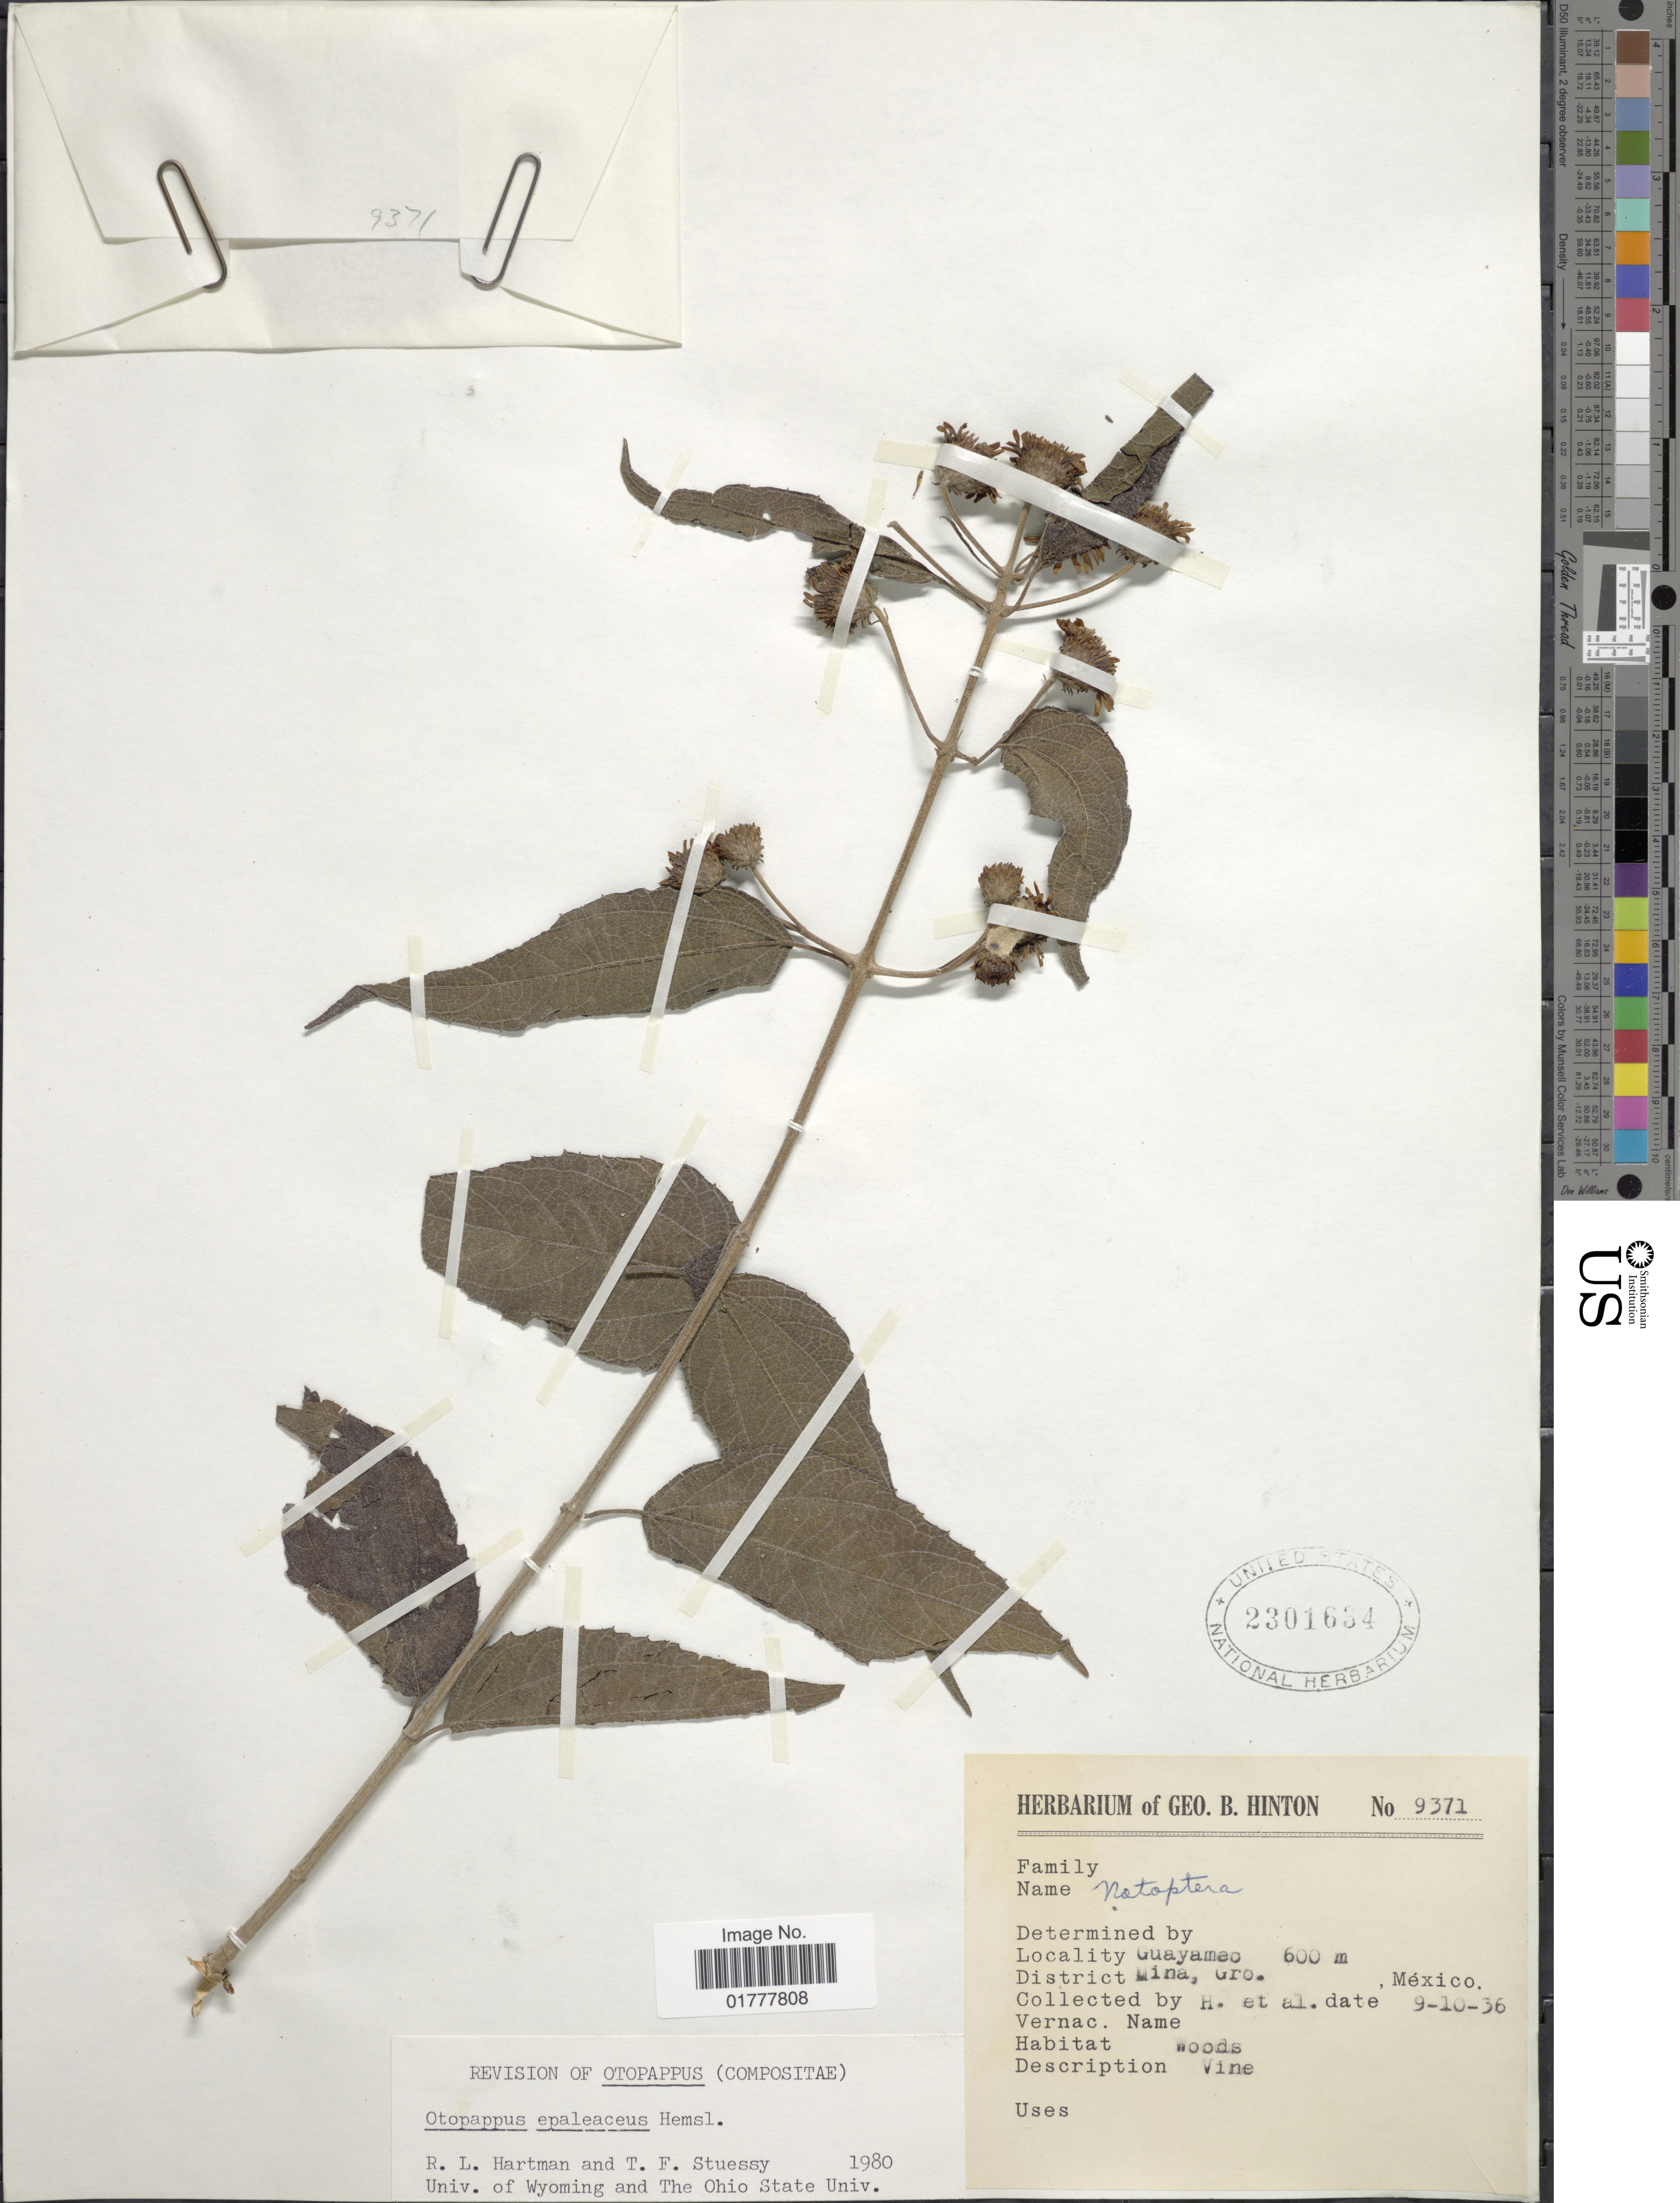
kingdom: Plantae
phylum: Tracheophyta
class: Magnoliopsida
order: Asterales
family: Asteraceae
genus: Otopappus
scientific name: Otopappus epaleaceus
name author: Hemsl.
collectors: G. B. Hinton & et al.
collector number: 9371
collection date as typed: Transcribed d/m/y: 9/10/36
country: Mexico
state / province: Guerrero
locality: Guayameo, Mina, Gro. Mexico.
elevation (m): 600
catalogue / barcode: US 2301634